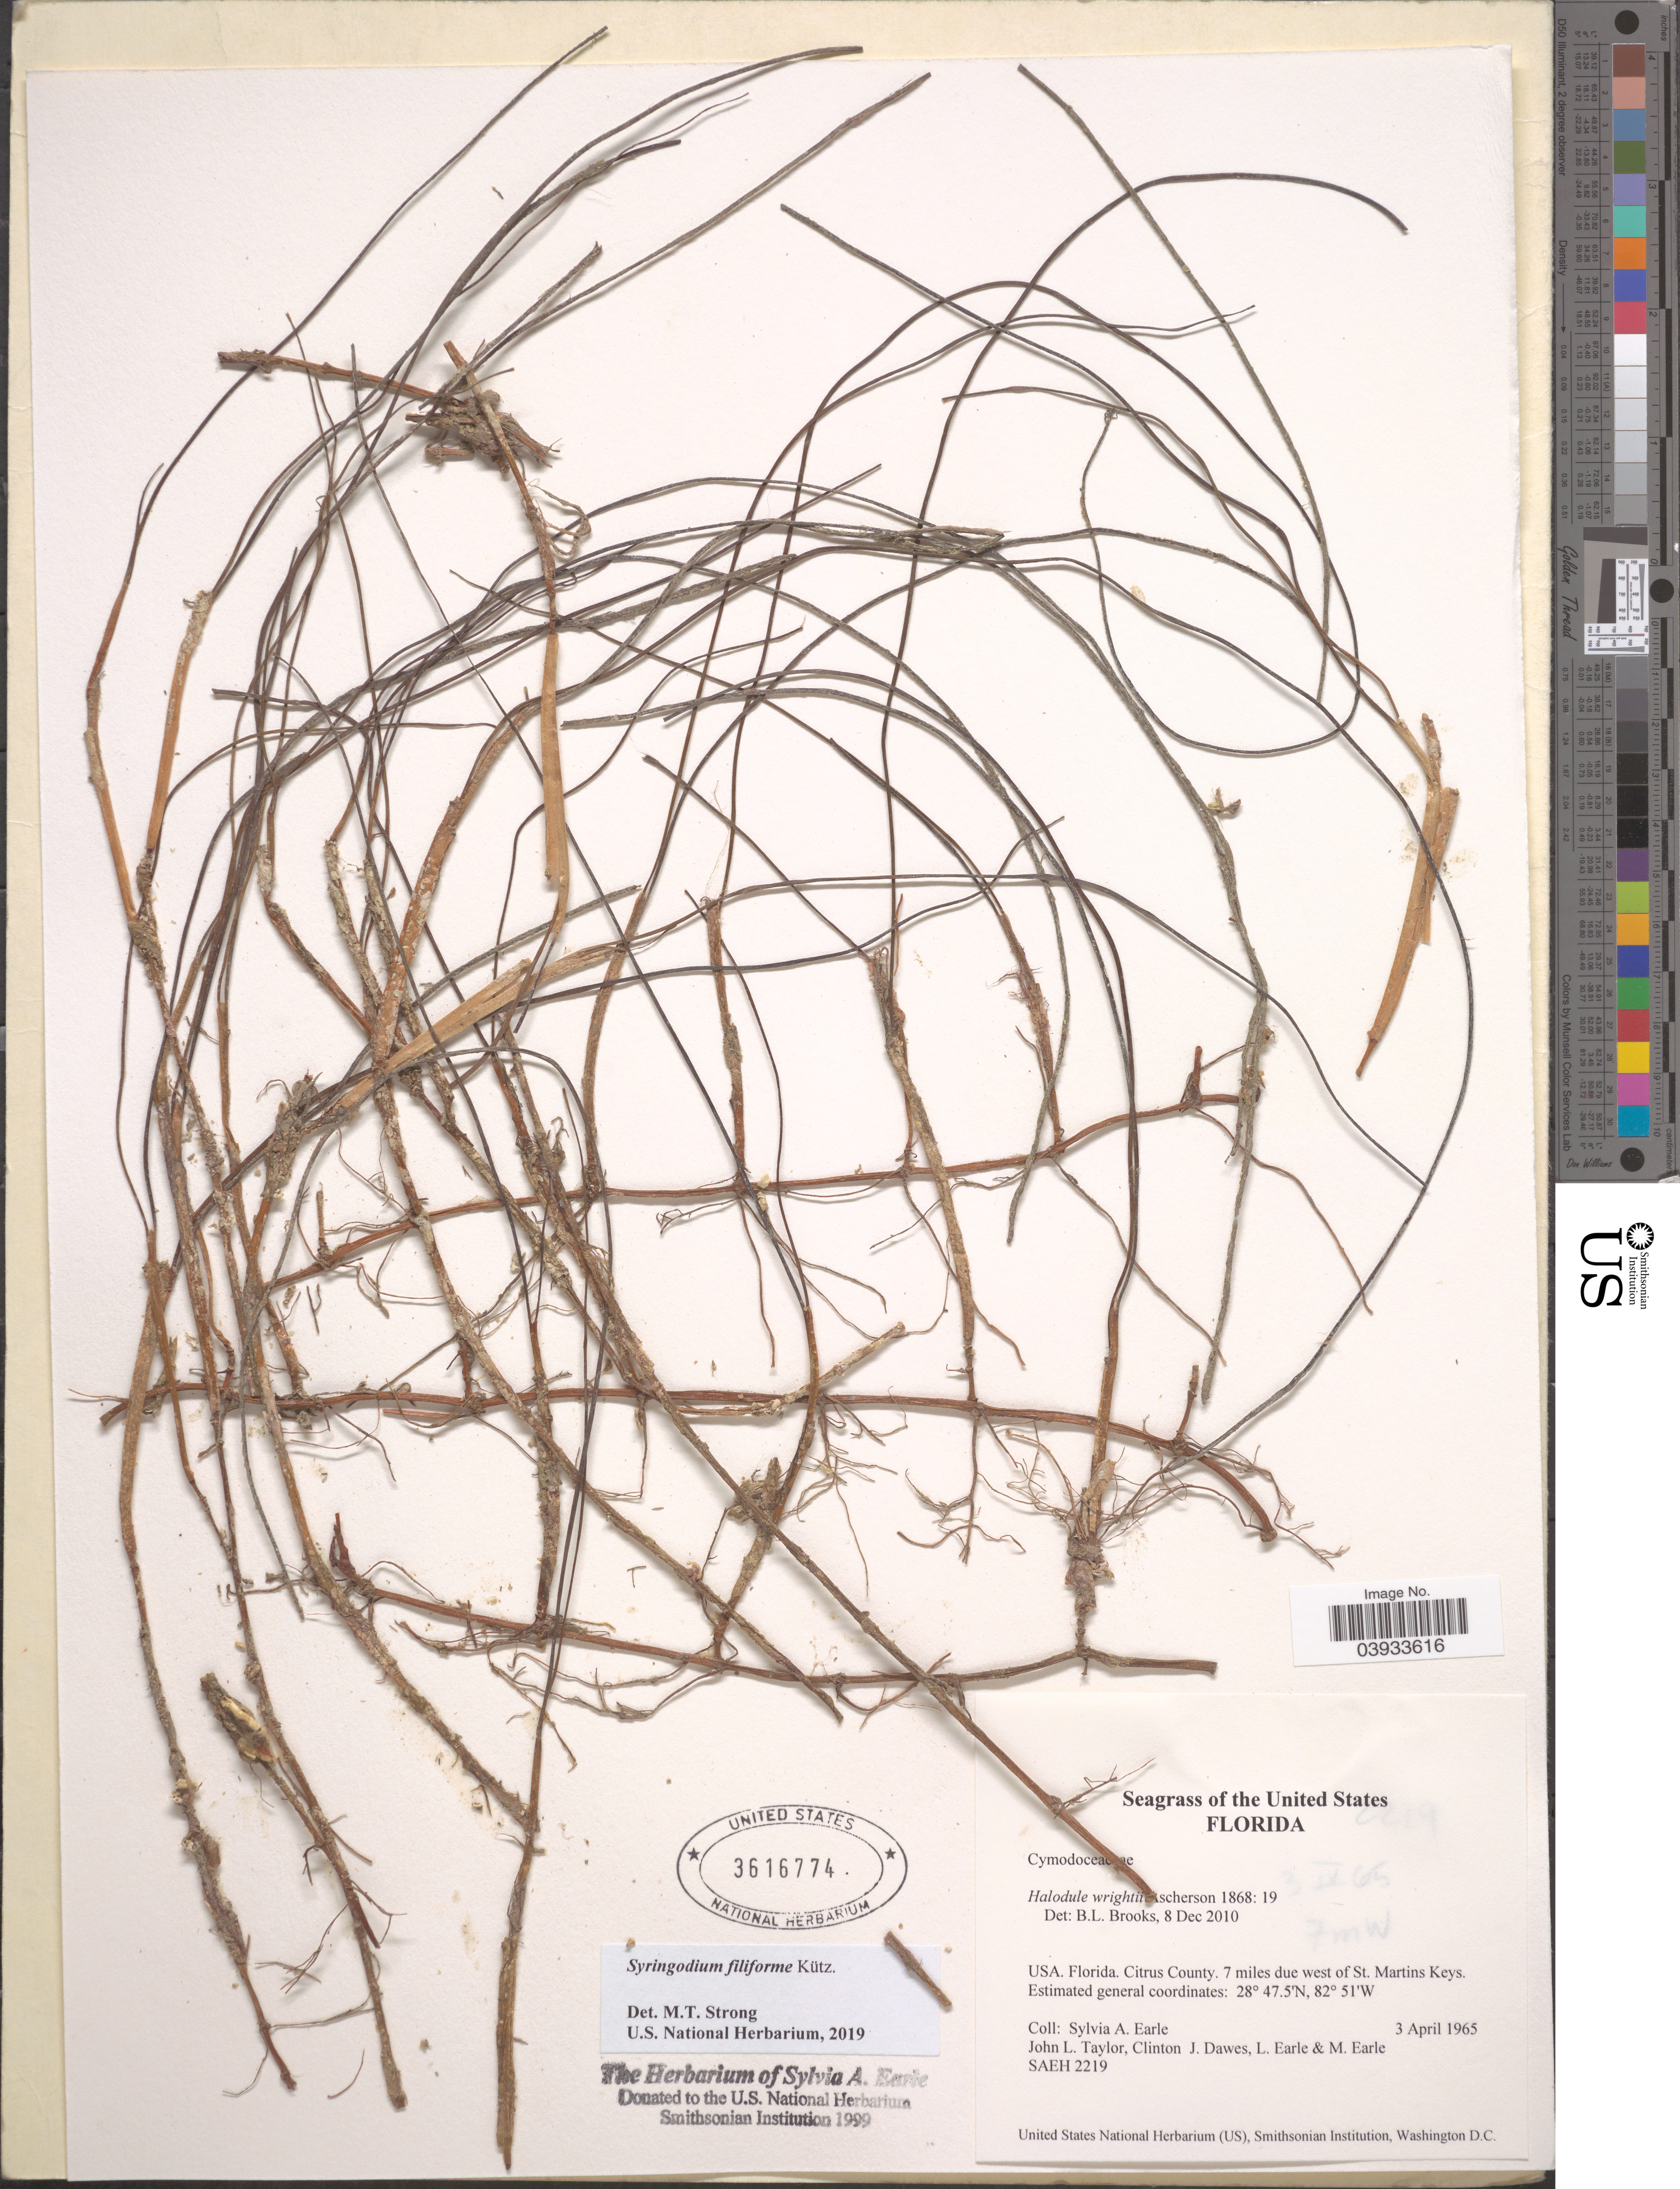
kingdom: Plantae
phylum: Tracheophyta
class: Liliopsida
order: Alismatales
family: Cymodoceaceae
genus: Syringodium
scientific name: Syringodium filiforme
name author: Kütz.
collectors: S. A. Earle, J. L. Taylor, C. Dawes, L. Earle & M. Earle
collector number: SAEH2219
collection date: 1965-04-03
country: United States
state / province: Florida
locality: Citrus County. 7 miles due west of St. Martins Keys.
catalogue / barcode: US 3616774